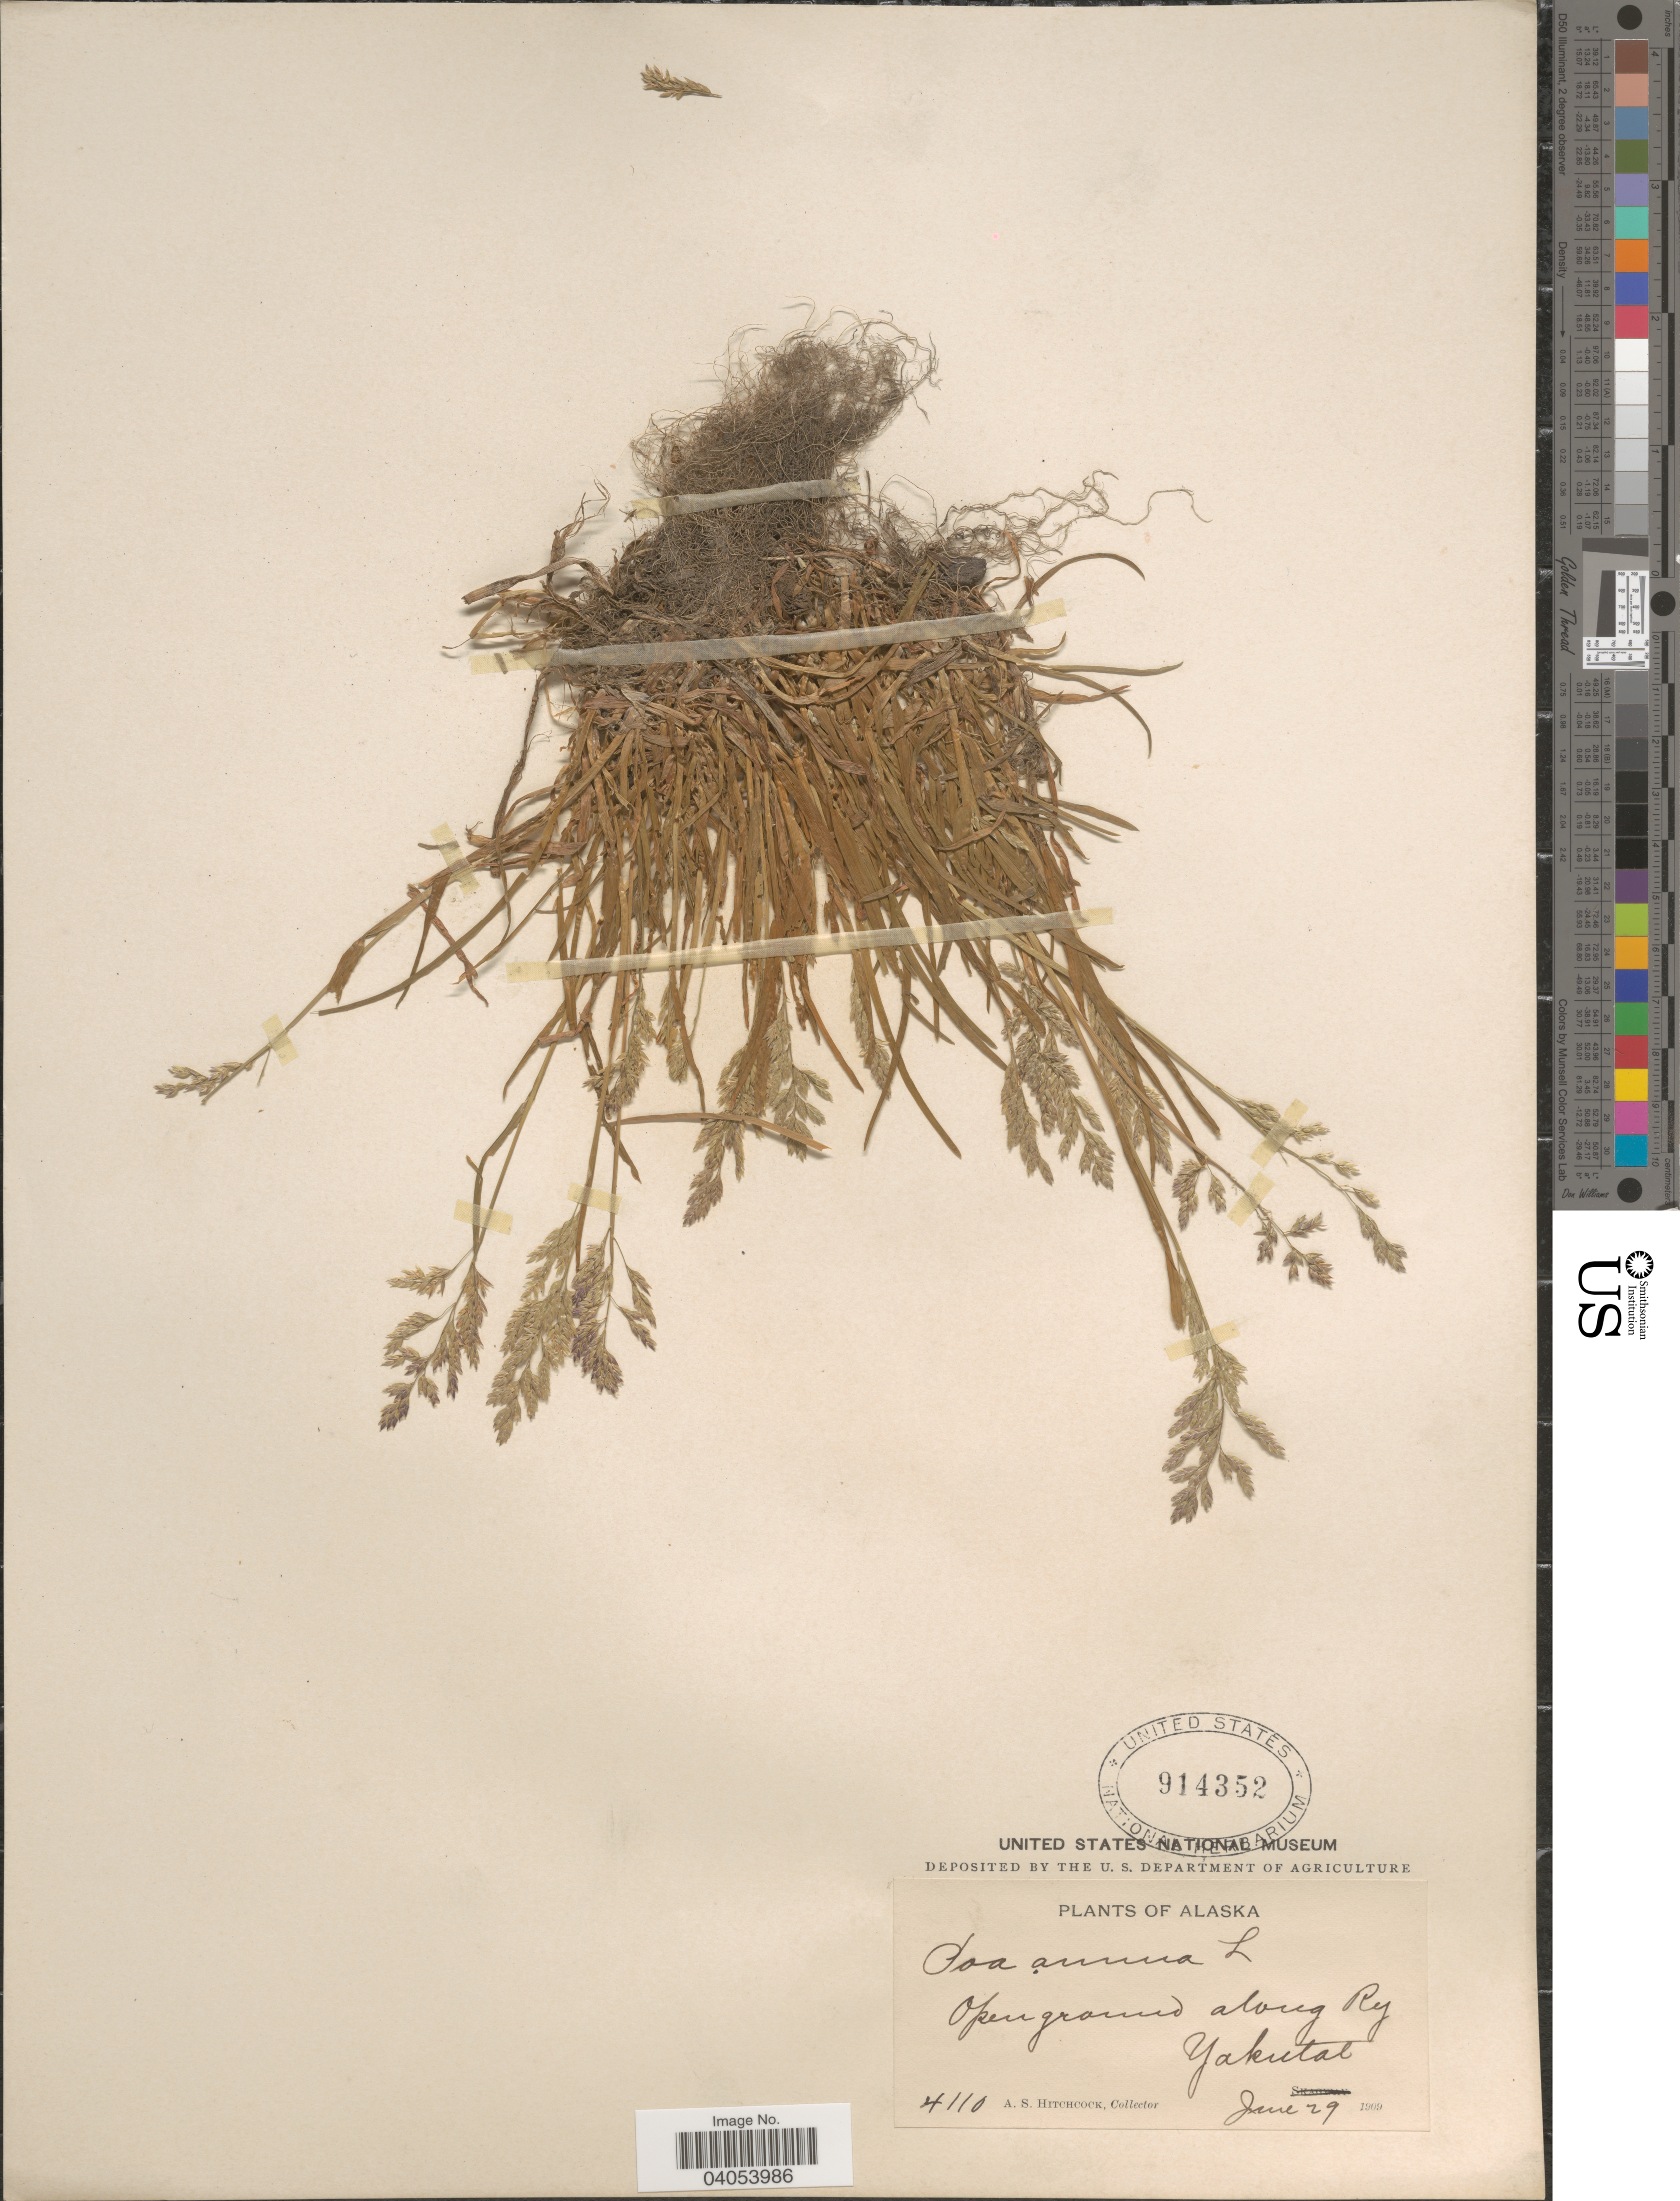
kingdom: Plantae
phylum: Tracheophyta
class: Liliopsida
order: Poales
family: Poaceae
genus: Poa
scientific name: Poa annua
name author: L.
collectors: A. S. Hitchcock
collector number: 4110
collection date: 1909-06-29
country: United States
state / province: Alaska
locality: Along Ry Yakutat.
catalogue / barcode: US 914352